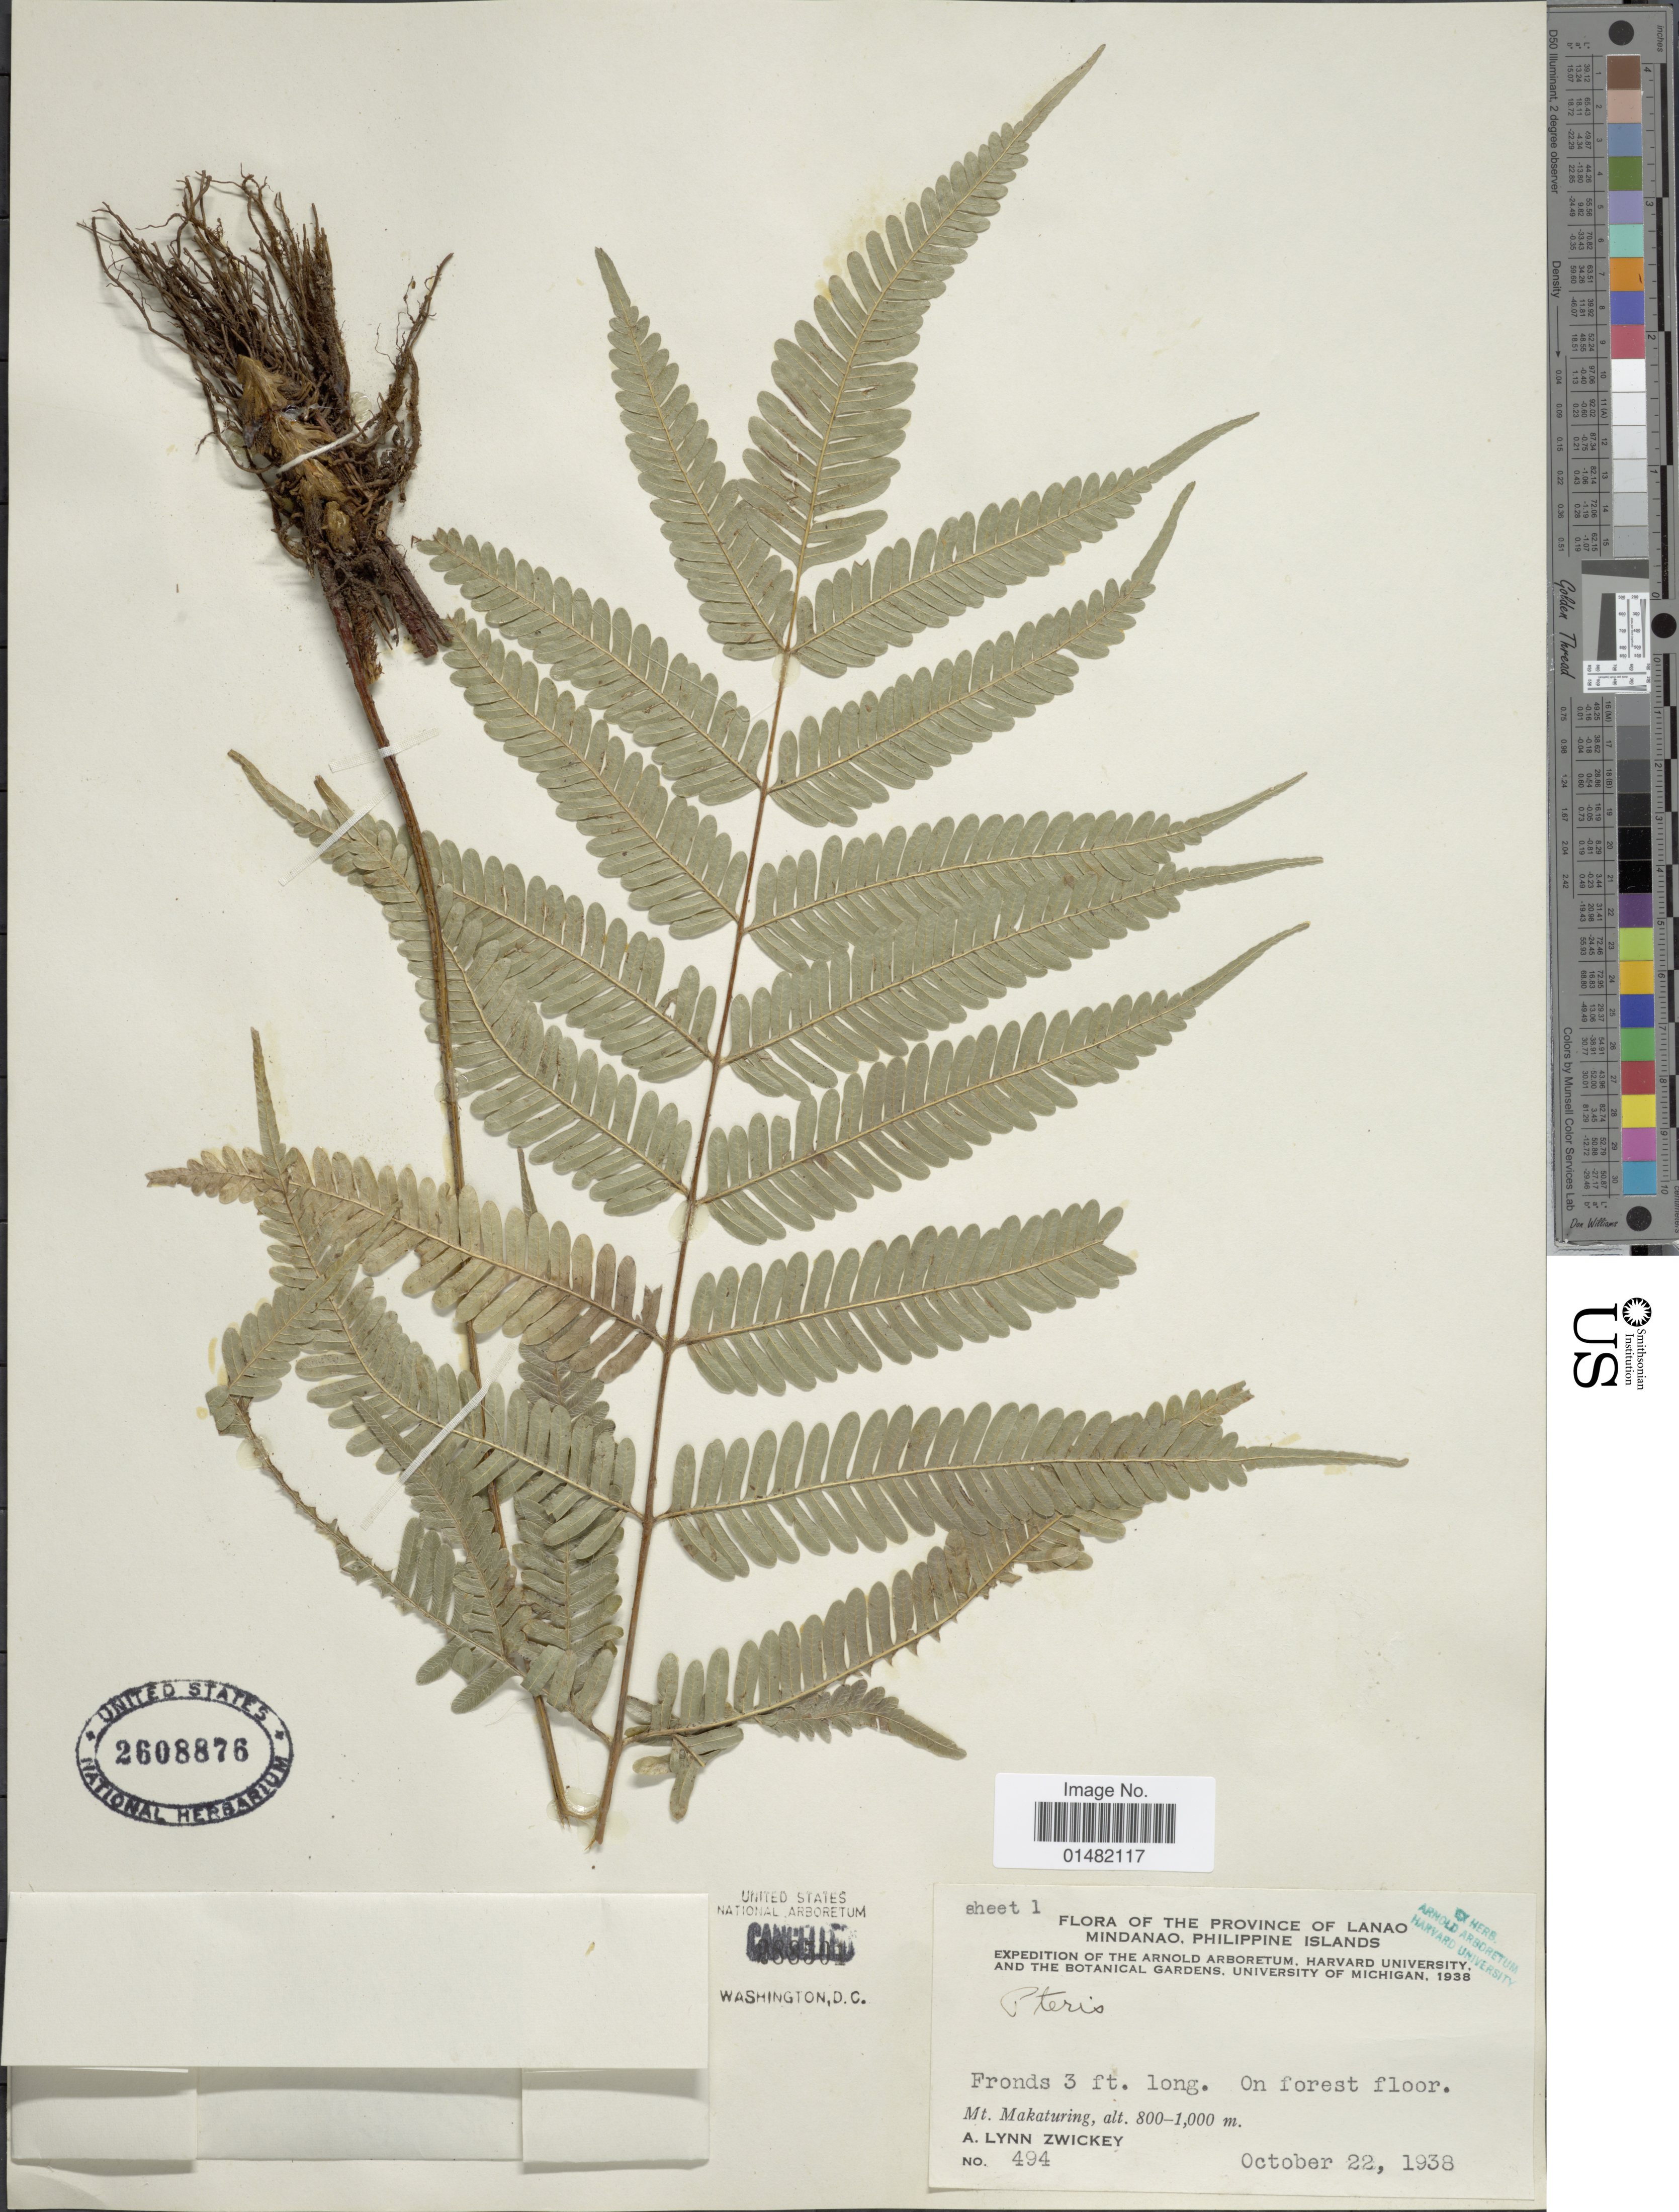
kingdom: Plantae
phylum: Tracheophyta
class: Polypodiopsida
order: Polypodiales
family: Pteridaceae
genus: Pteris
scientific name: Pteris sp.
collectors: A. Zwickey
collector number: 494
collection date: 1938-10-22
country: Philippines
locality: Province of Lanao, Mindanao, Philippine Islands, Mt. Makaturing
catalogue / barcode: US 2608876